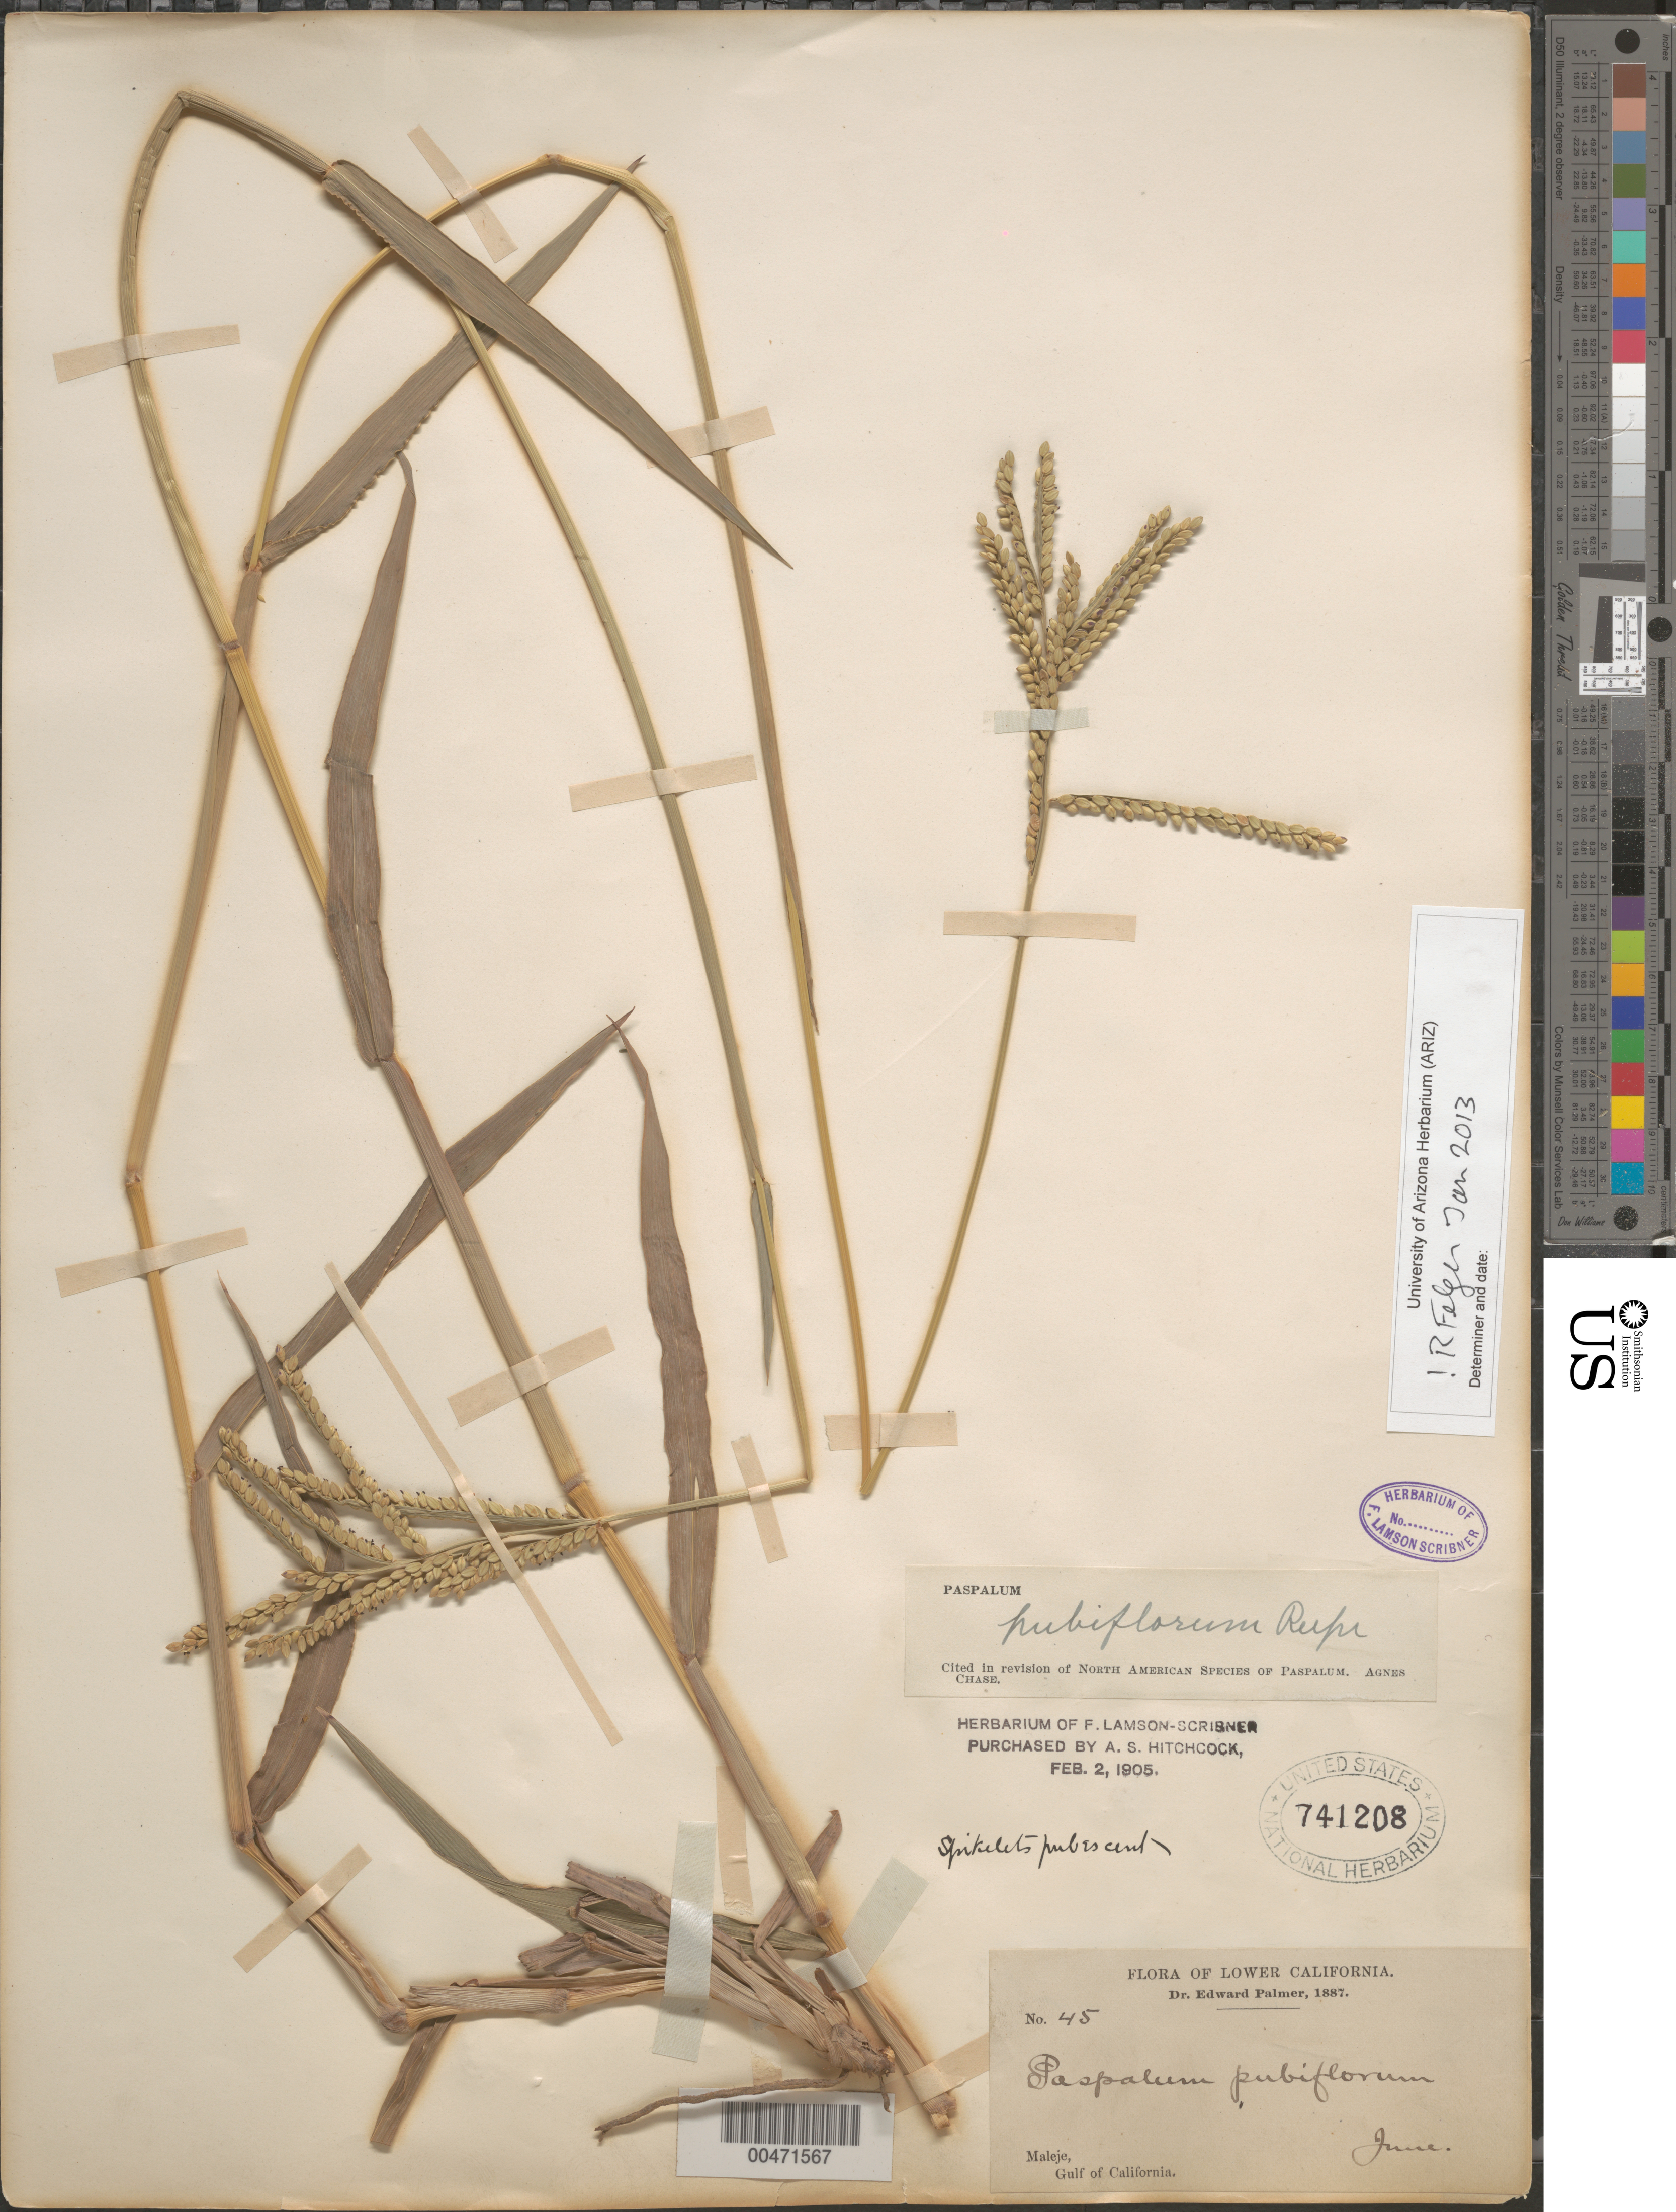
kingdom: Plantae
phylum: Tracheophyta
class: Liliopsida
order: Poales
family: Poaceae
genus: Paspalum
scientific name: Paspalum pubiflorum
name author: Rupr. ex E. Fourn.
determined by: Chase, [M.] Agnes, (US)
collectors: E. Palmer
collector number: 45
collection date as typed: Jun 1887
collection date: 1887-06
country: Mexico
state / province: Baja California Sur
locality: Maleje, Gulf of California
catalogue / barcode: US 741208